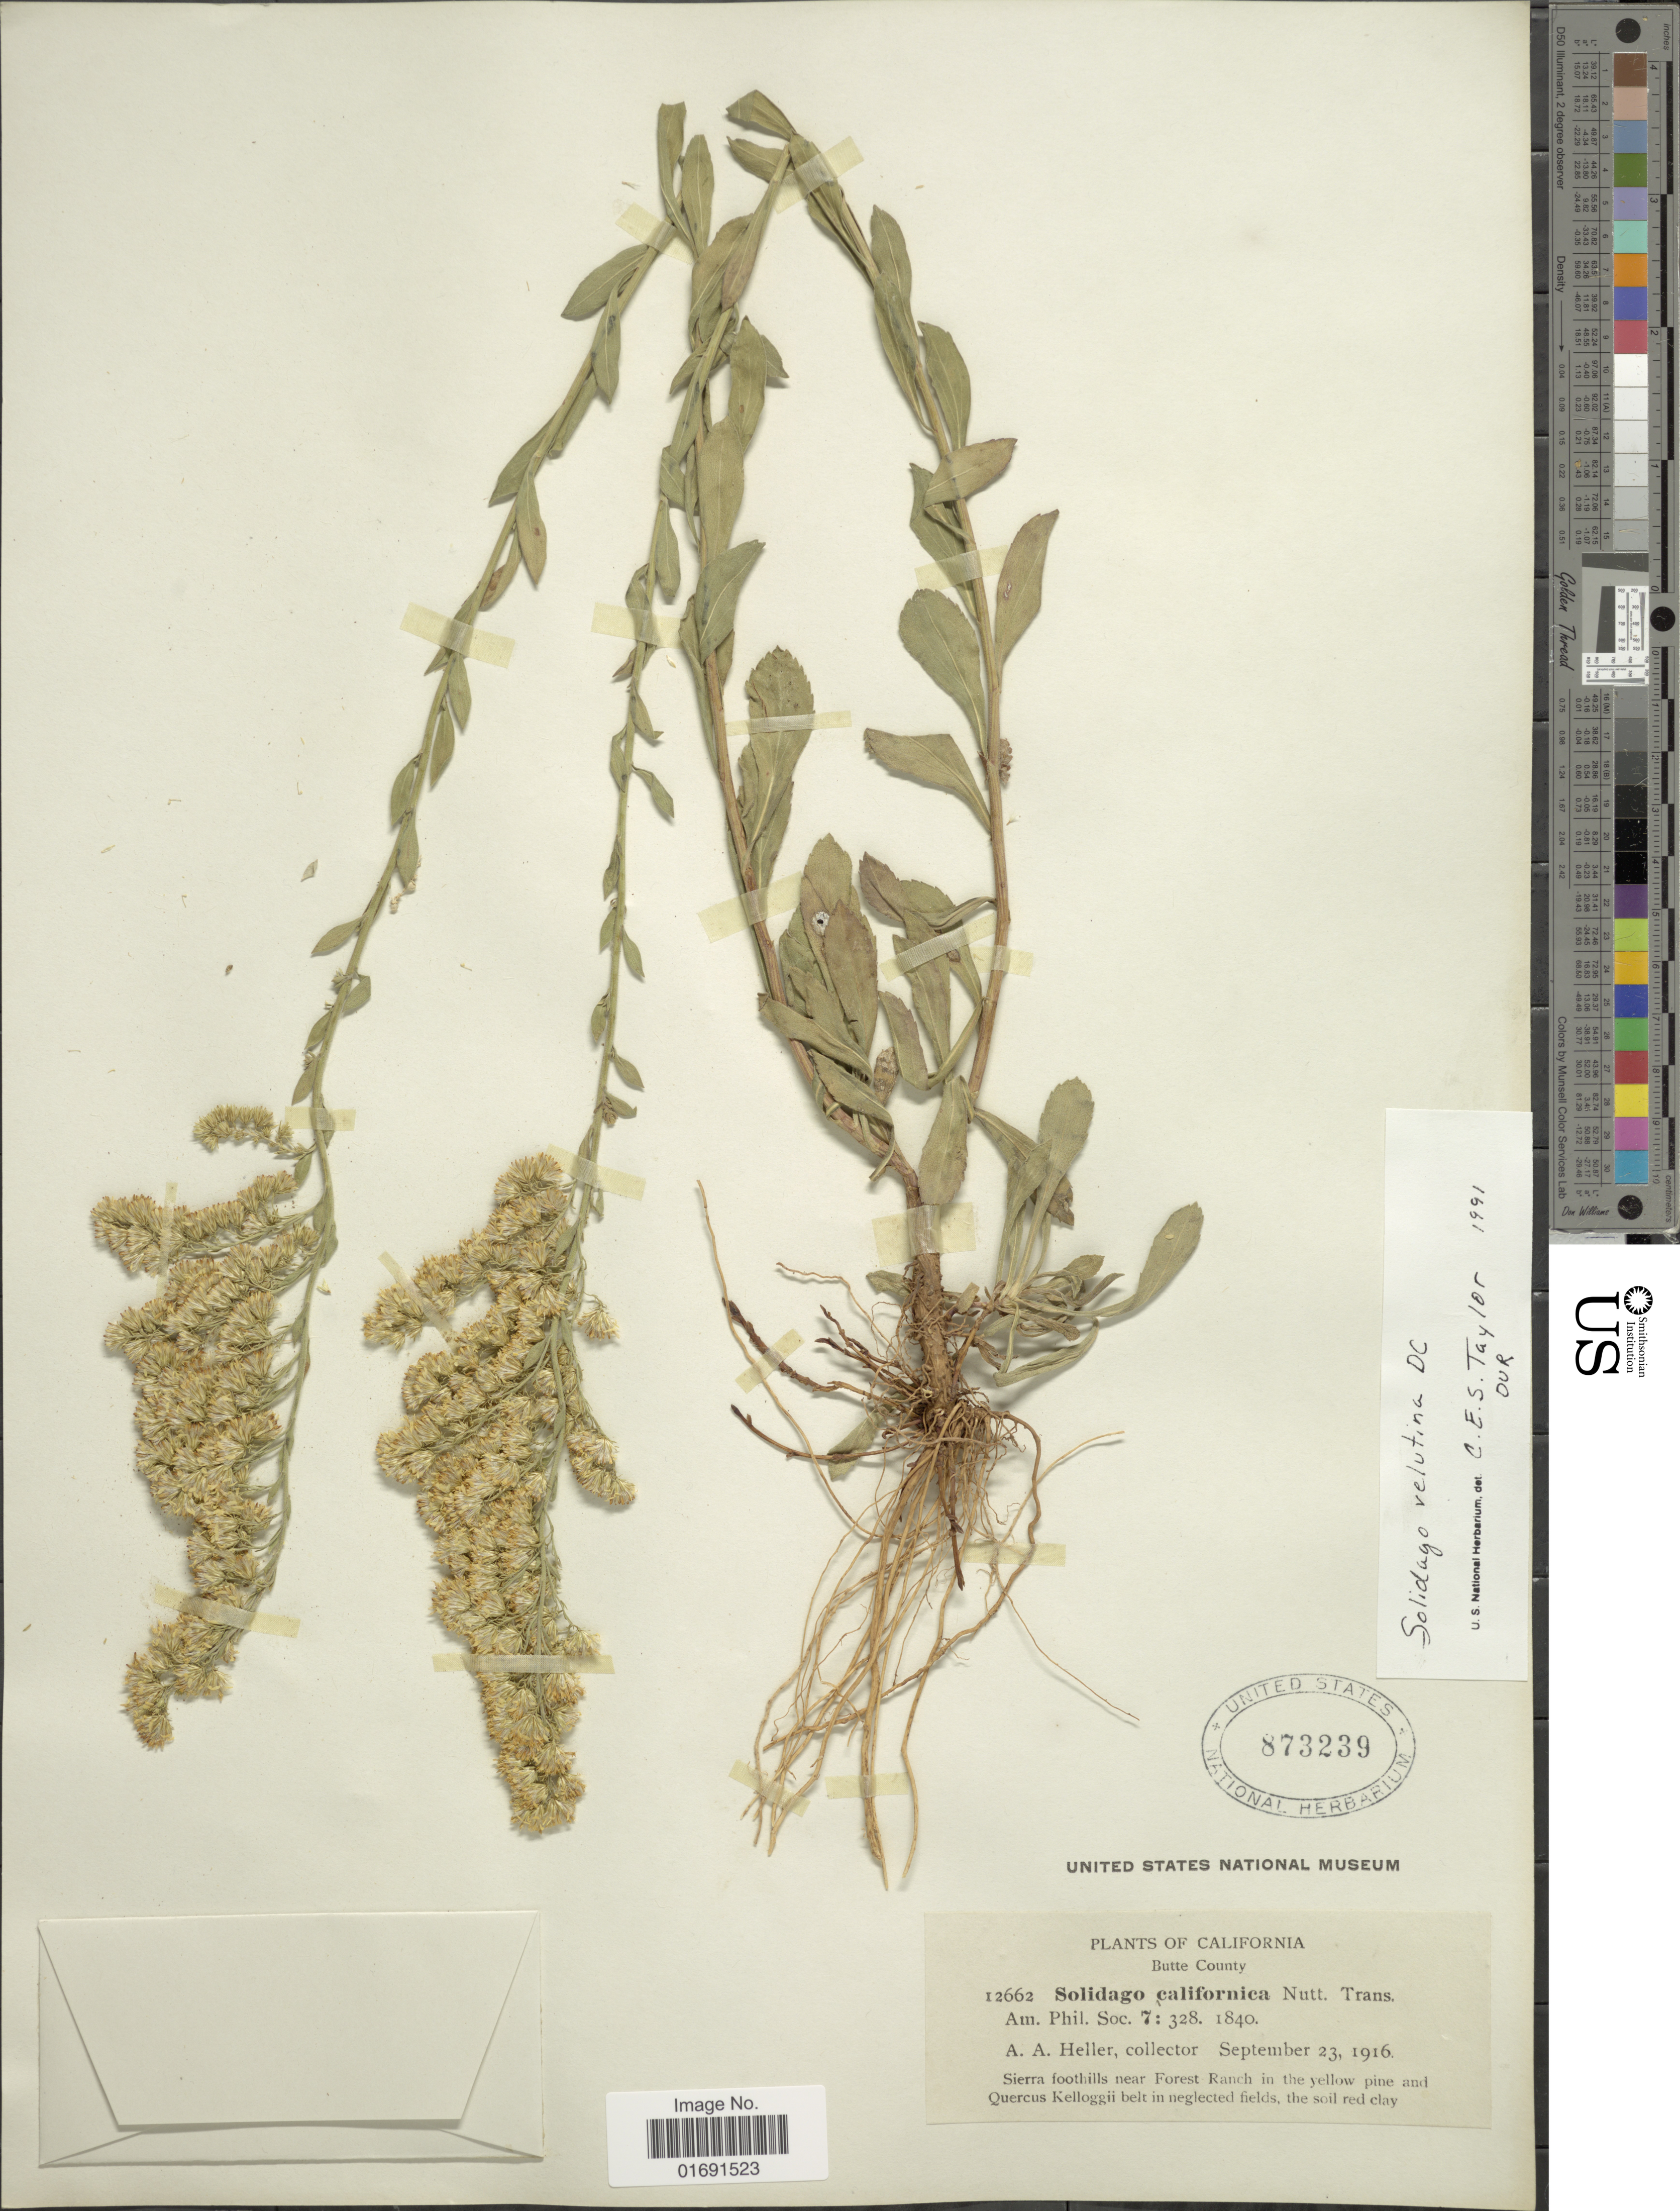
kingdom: Plantae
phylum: Tracheophyta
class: Magnoliopsida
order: Asterales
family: Asteraceae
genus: Solidago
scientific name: Solidago velutina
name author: DC.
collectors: A. A. Heller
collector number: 12662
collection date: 1916-09-23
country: United States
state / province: California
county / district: Butte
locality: Butte County, Sierra foothills near Forest Ranch in the yellow pine and Quercus Kelloggii belt in neglected fields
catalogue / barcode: US 873239